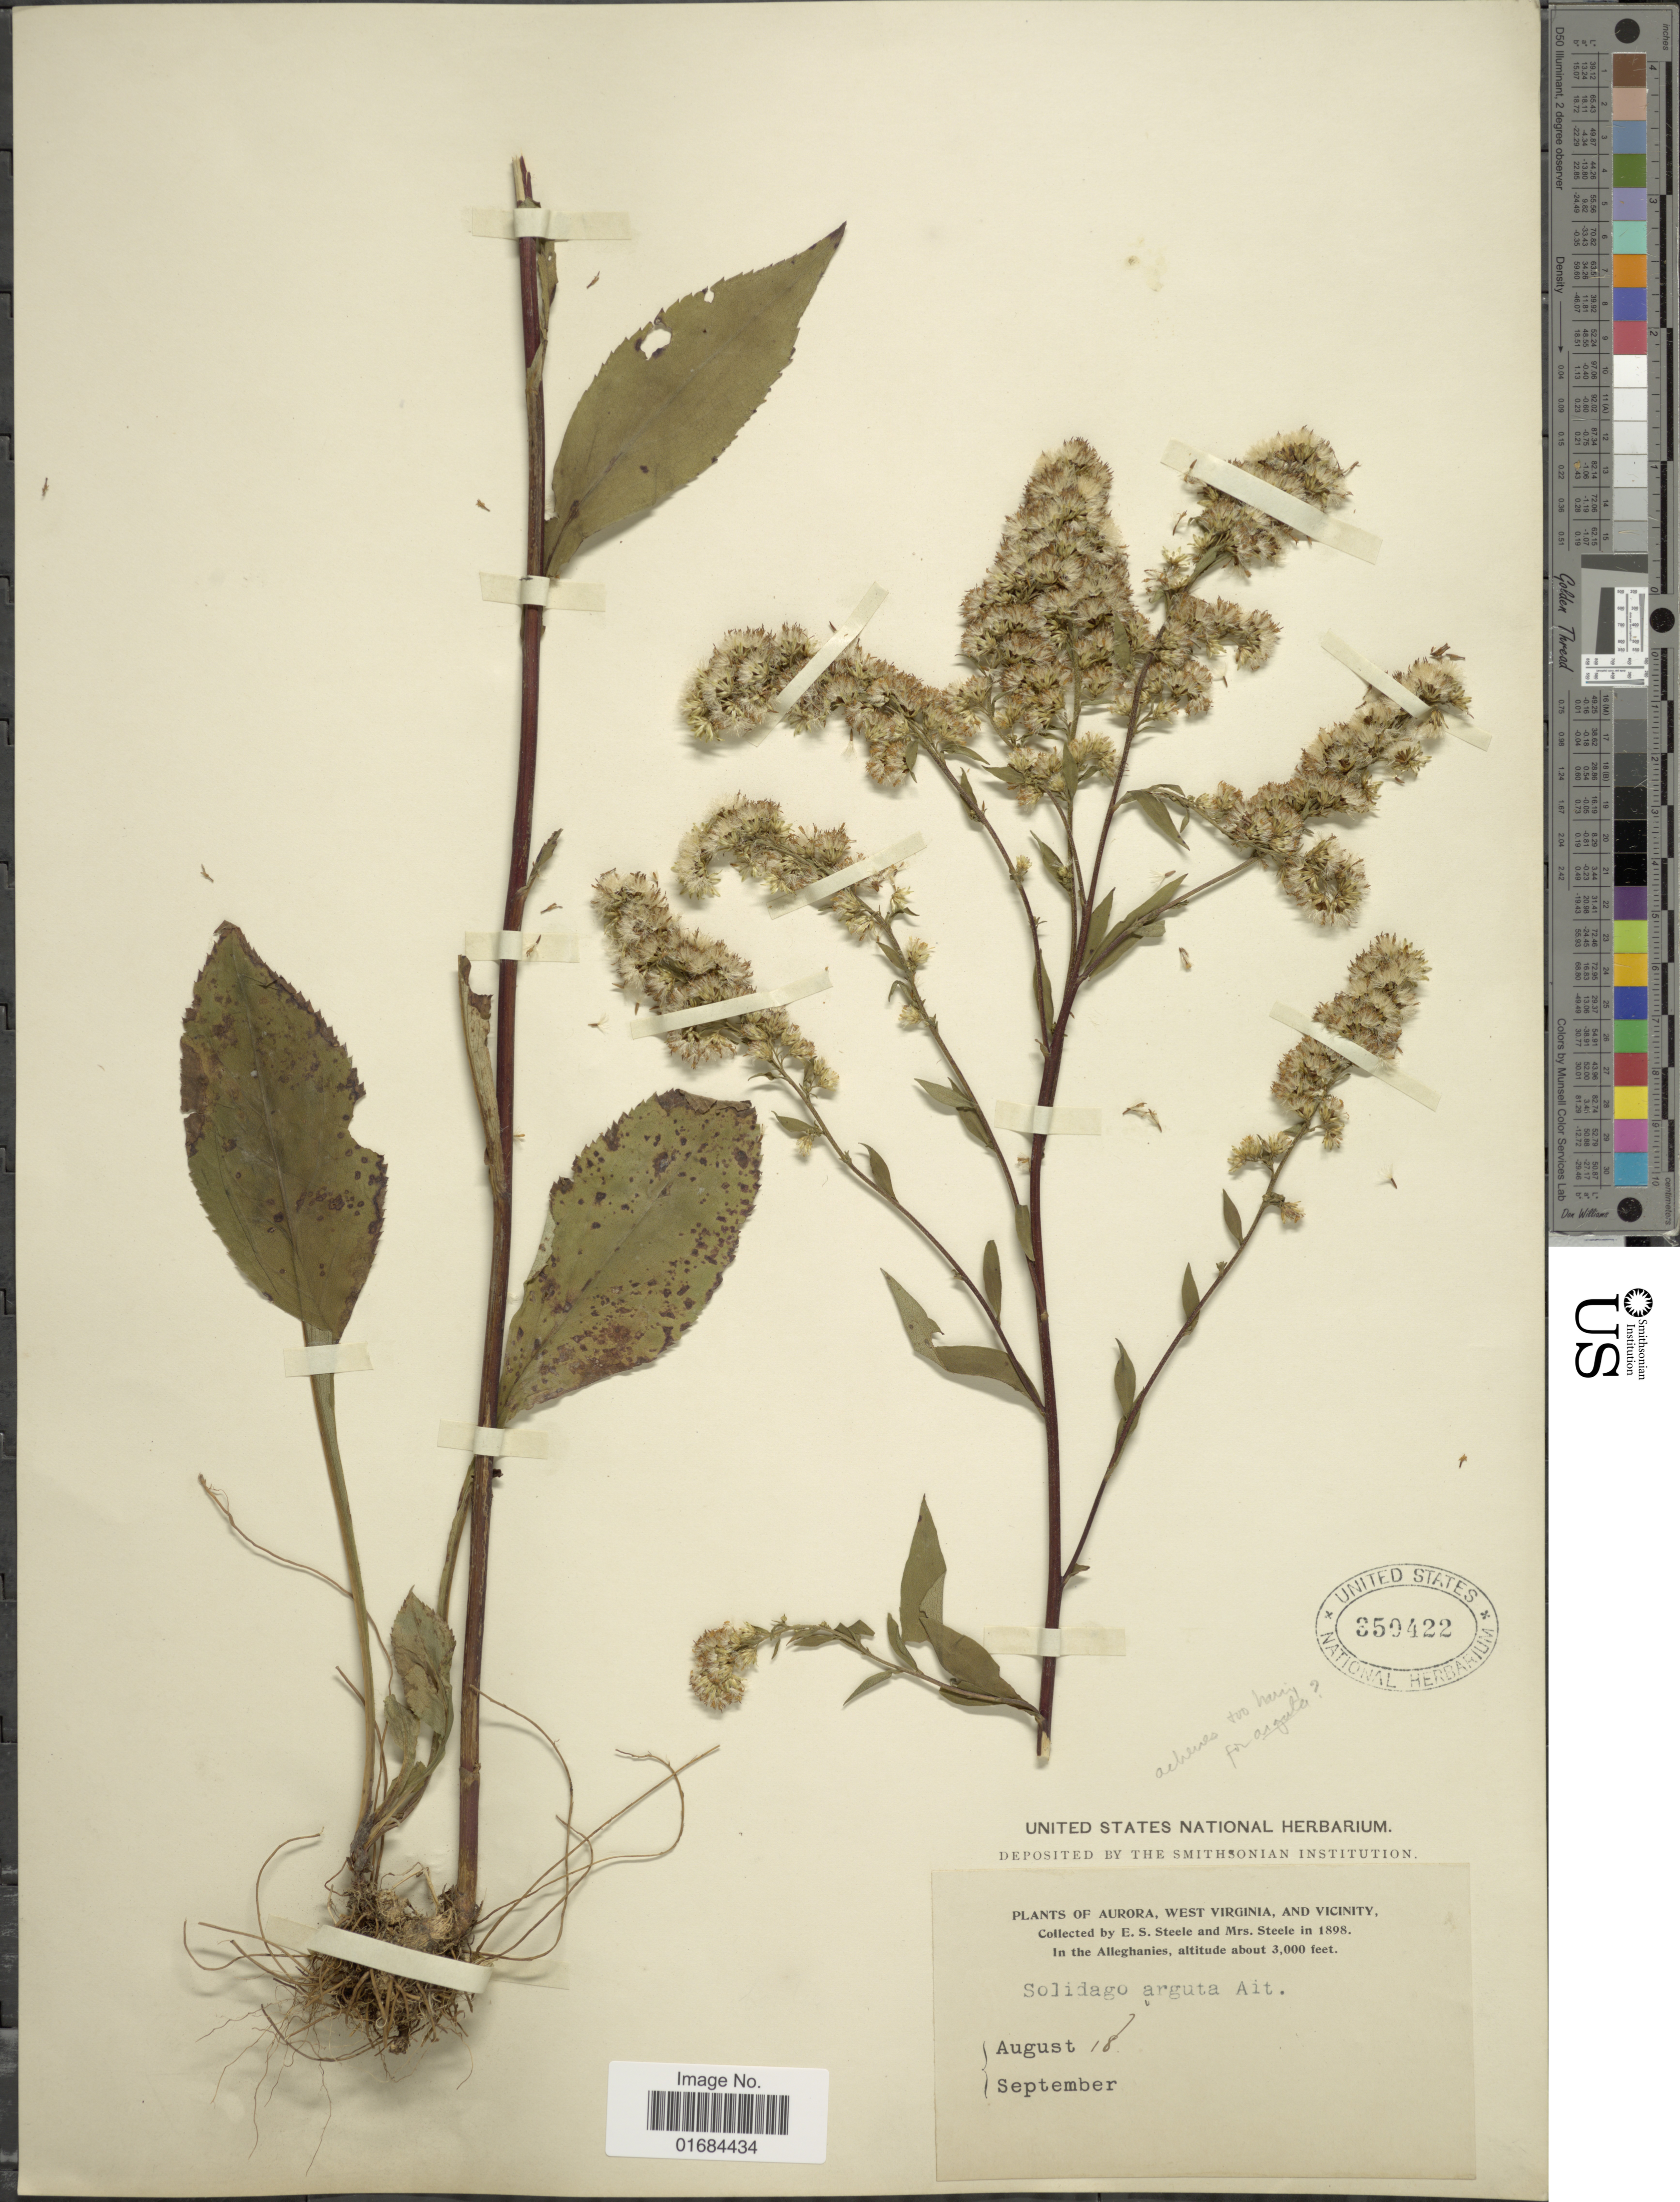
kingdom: Plantae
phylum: Tracheophyta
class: Magnoliopsida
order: Asterales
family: Asteraceae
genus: Solidago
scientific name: Solidago arguta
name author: Aiton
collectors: E. Steele & Mrs. E. S. Steele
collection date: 1898-08-18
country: United States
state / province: West Virginia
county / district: Preston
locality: Aurora, West Virginia and vicinity, in the Alleghanies.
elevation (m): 914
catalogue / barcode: US 350422